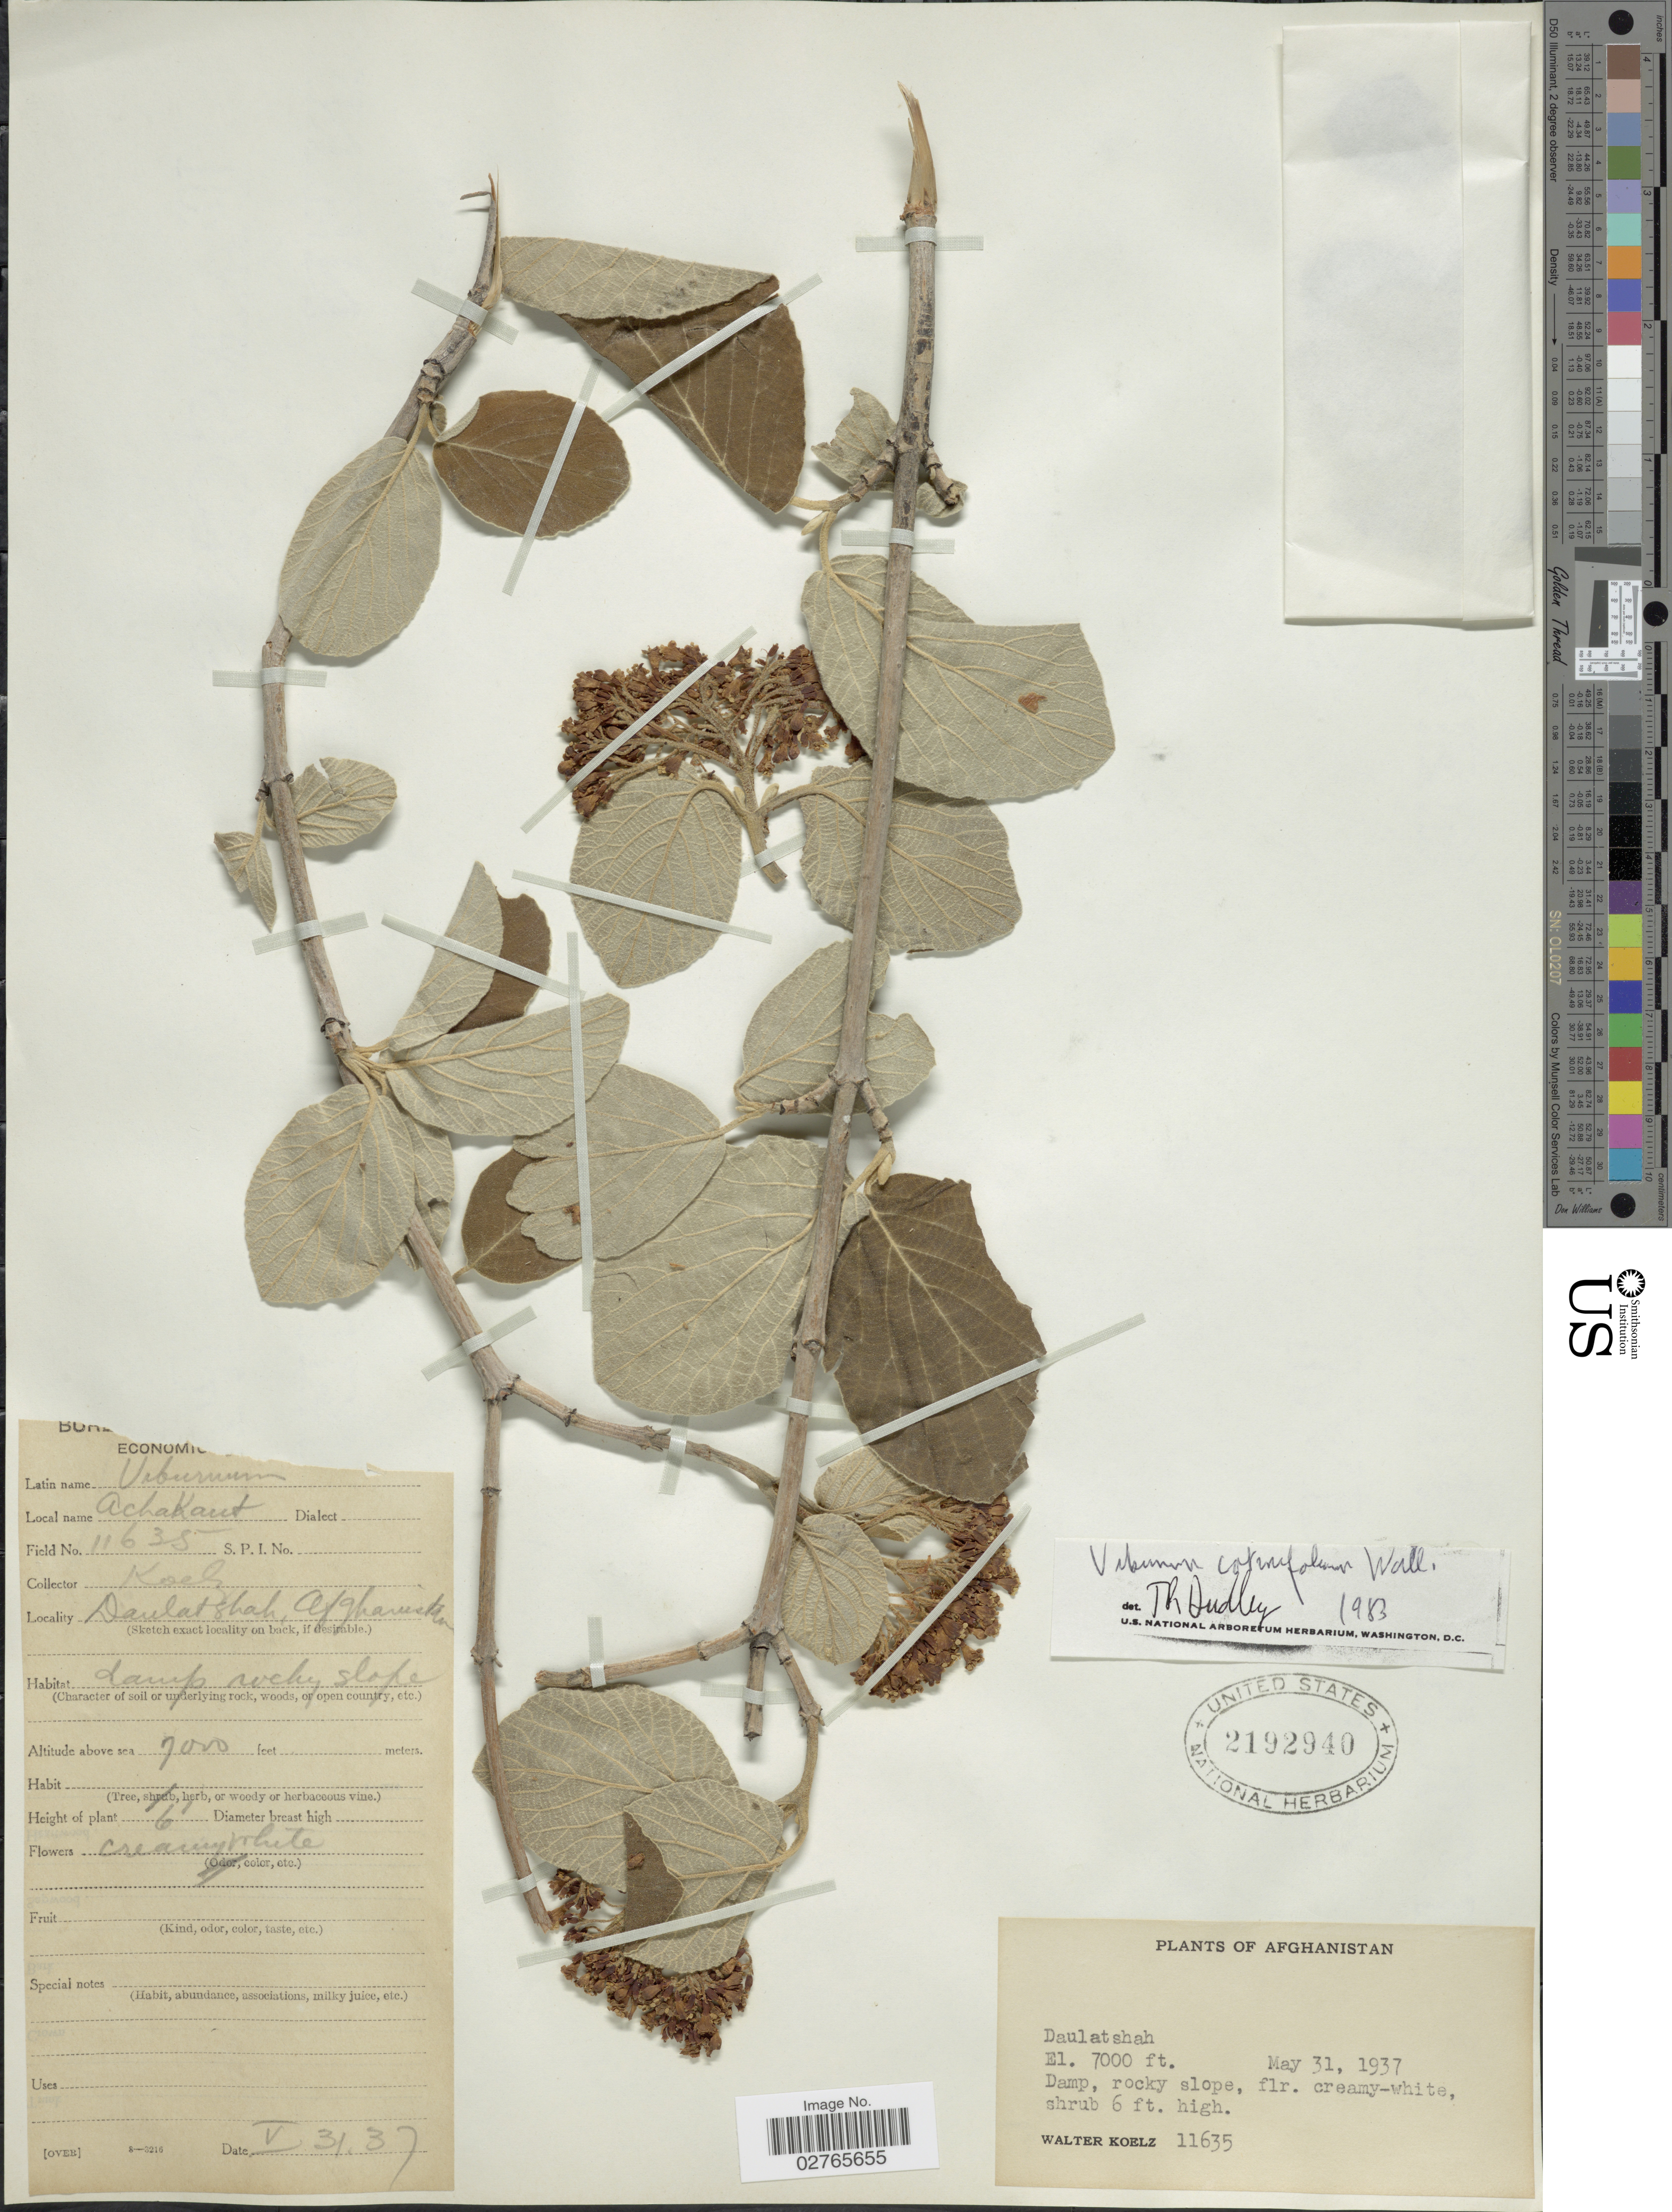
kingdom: Plantae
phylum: Tracheophyta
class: Magnoliopsida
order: Dipsacales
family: Viburnaceae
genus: Viburnum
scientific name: Viburnum cotinifolium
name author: D. Don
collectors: W. N. Koelz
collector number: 11635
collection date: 1937-05-31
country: Afghanistan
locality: Daulatshah.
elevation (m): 2134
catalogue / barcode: US 2192940